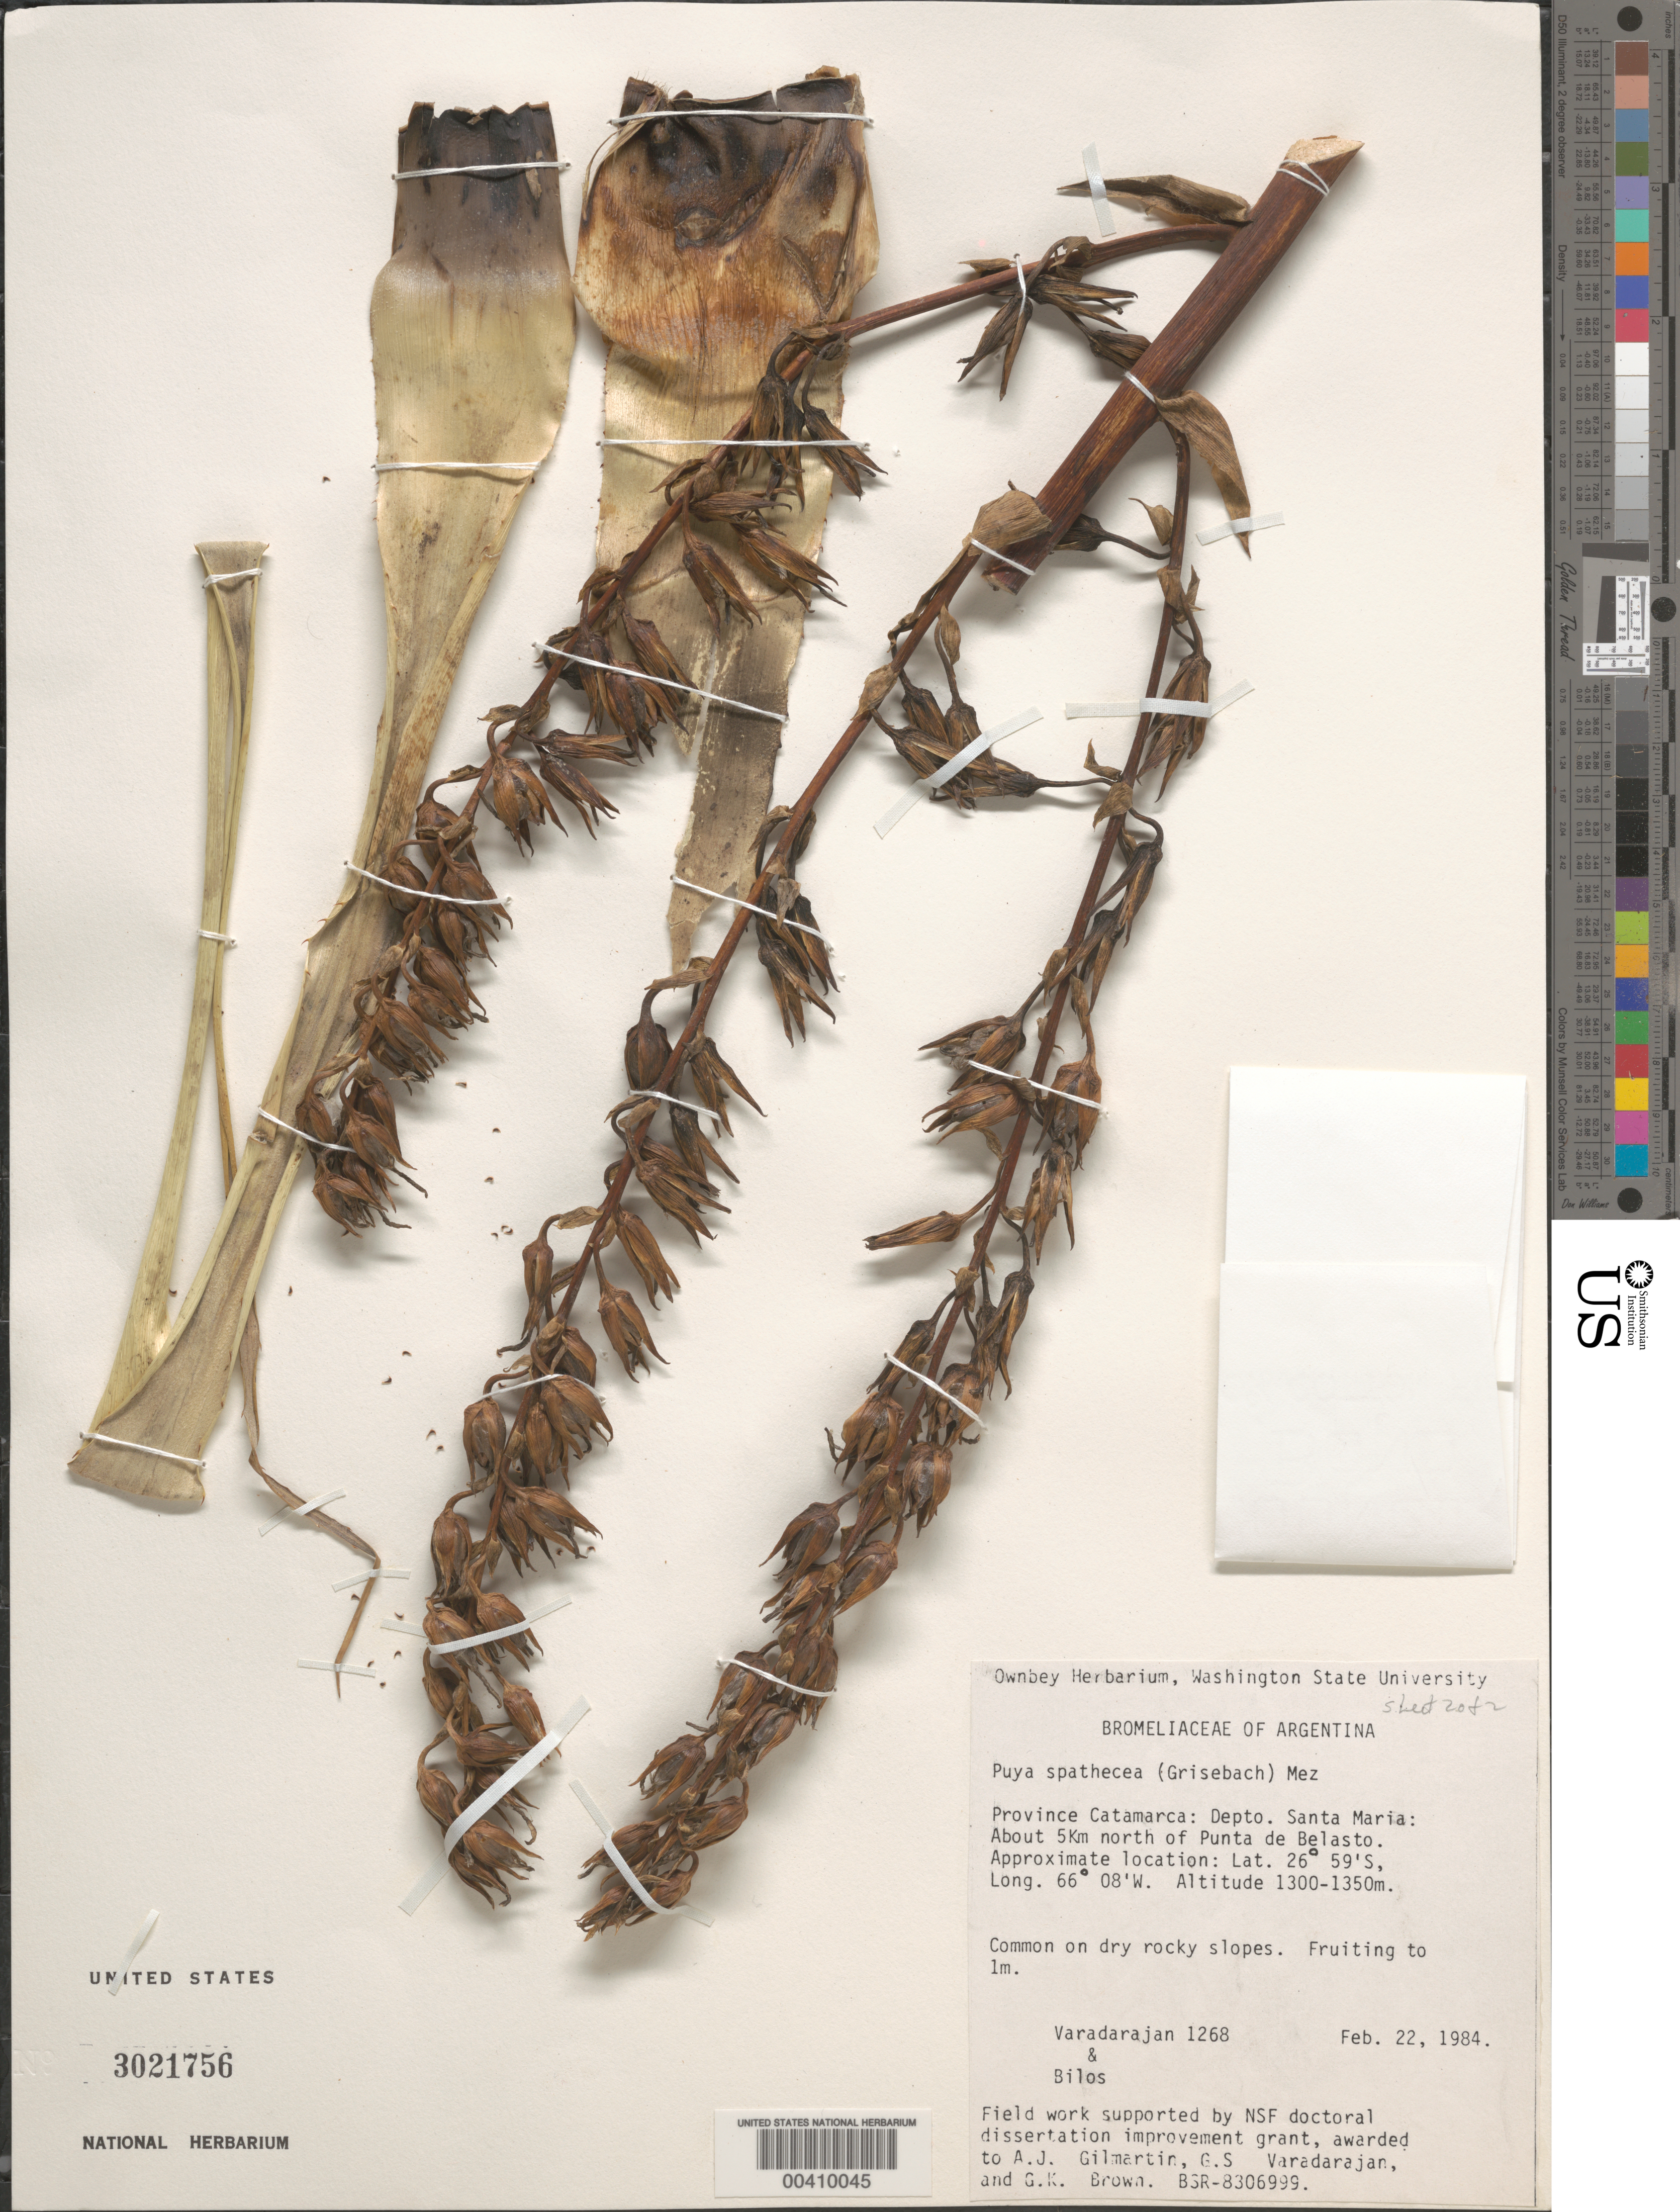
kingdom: Plantae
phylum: Tracheophyta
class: Liliopsida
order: Poales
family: Bromeliaceae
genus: Puya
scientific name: Puya spathacea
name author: (Griseb.) Mez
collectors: G. S. Varadarajan & -. Bilos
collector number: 1268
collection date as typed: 22 Feb 1984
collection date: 1984-02-22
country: Argentina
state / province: Catamarca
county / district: Santa María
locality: About 5 km N of Punta de Belasto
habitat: On dry rocky slopes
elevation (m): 1300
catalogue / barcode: US 3021756